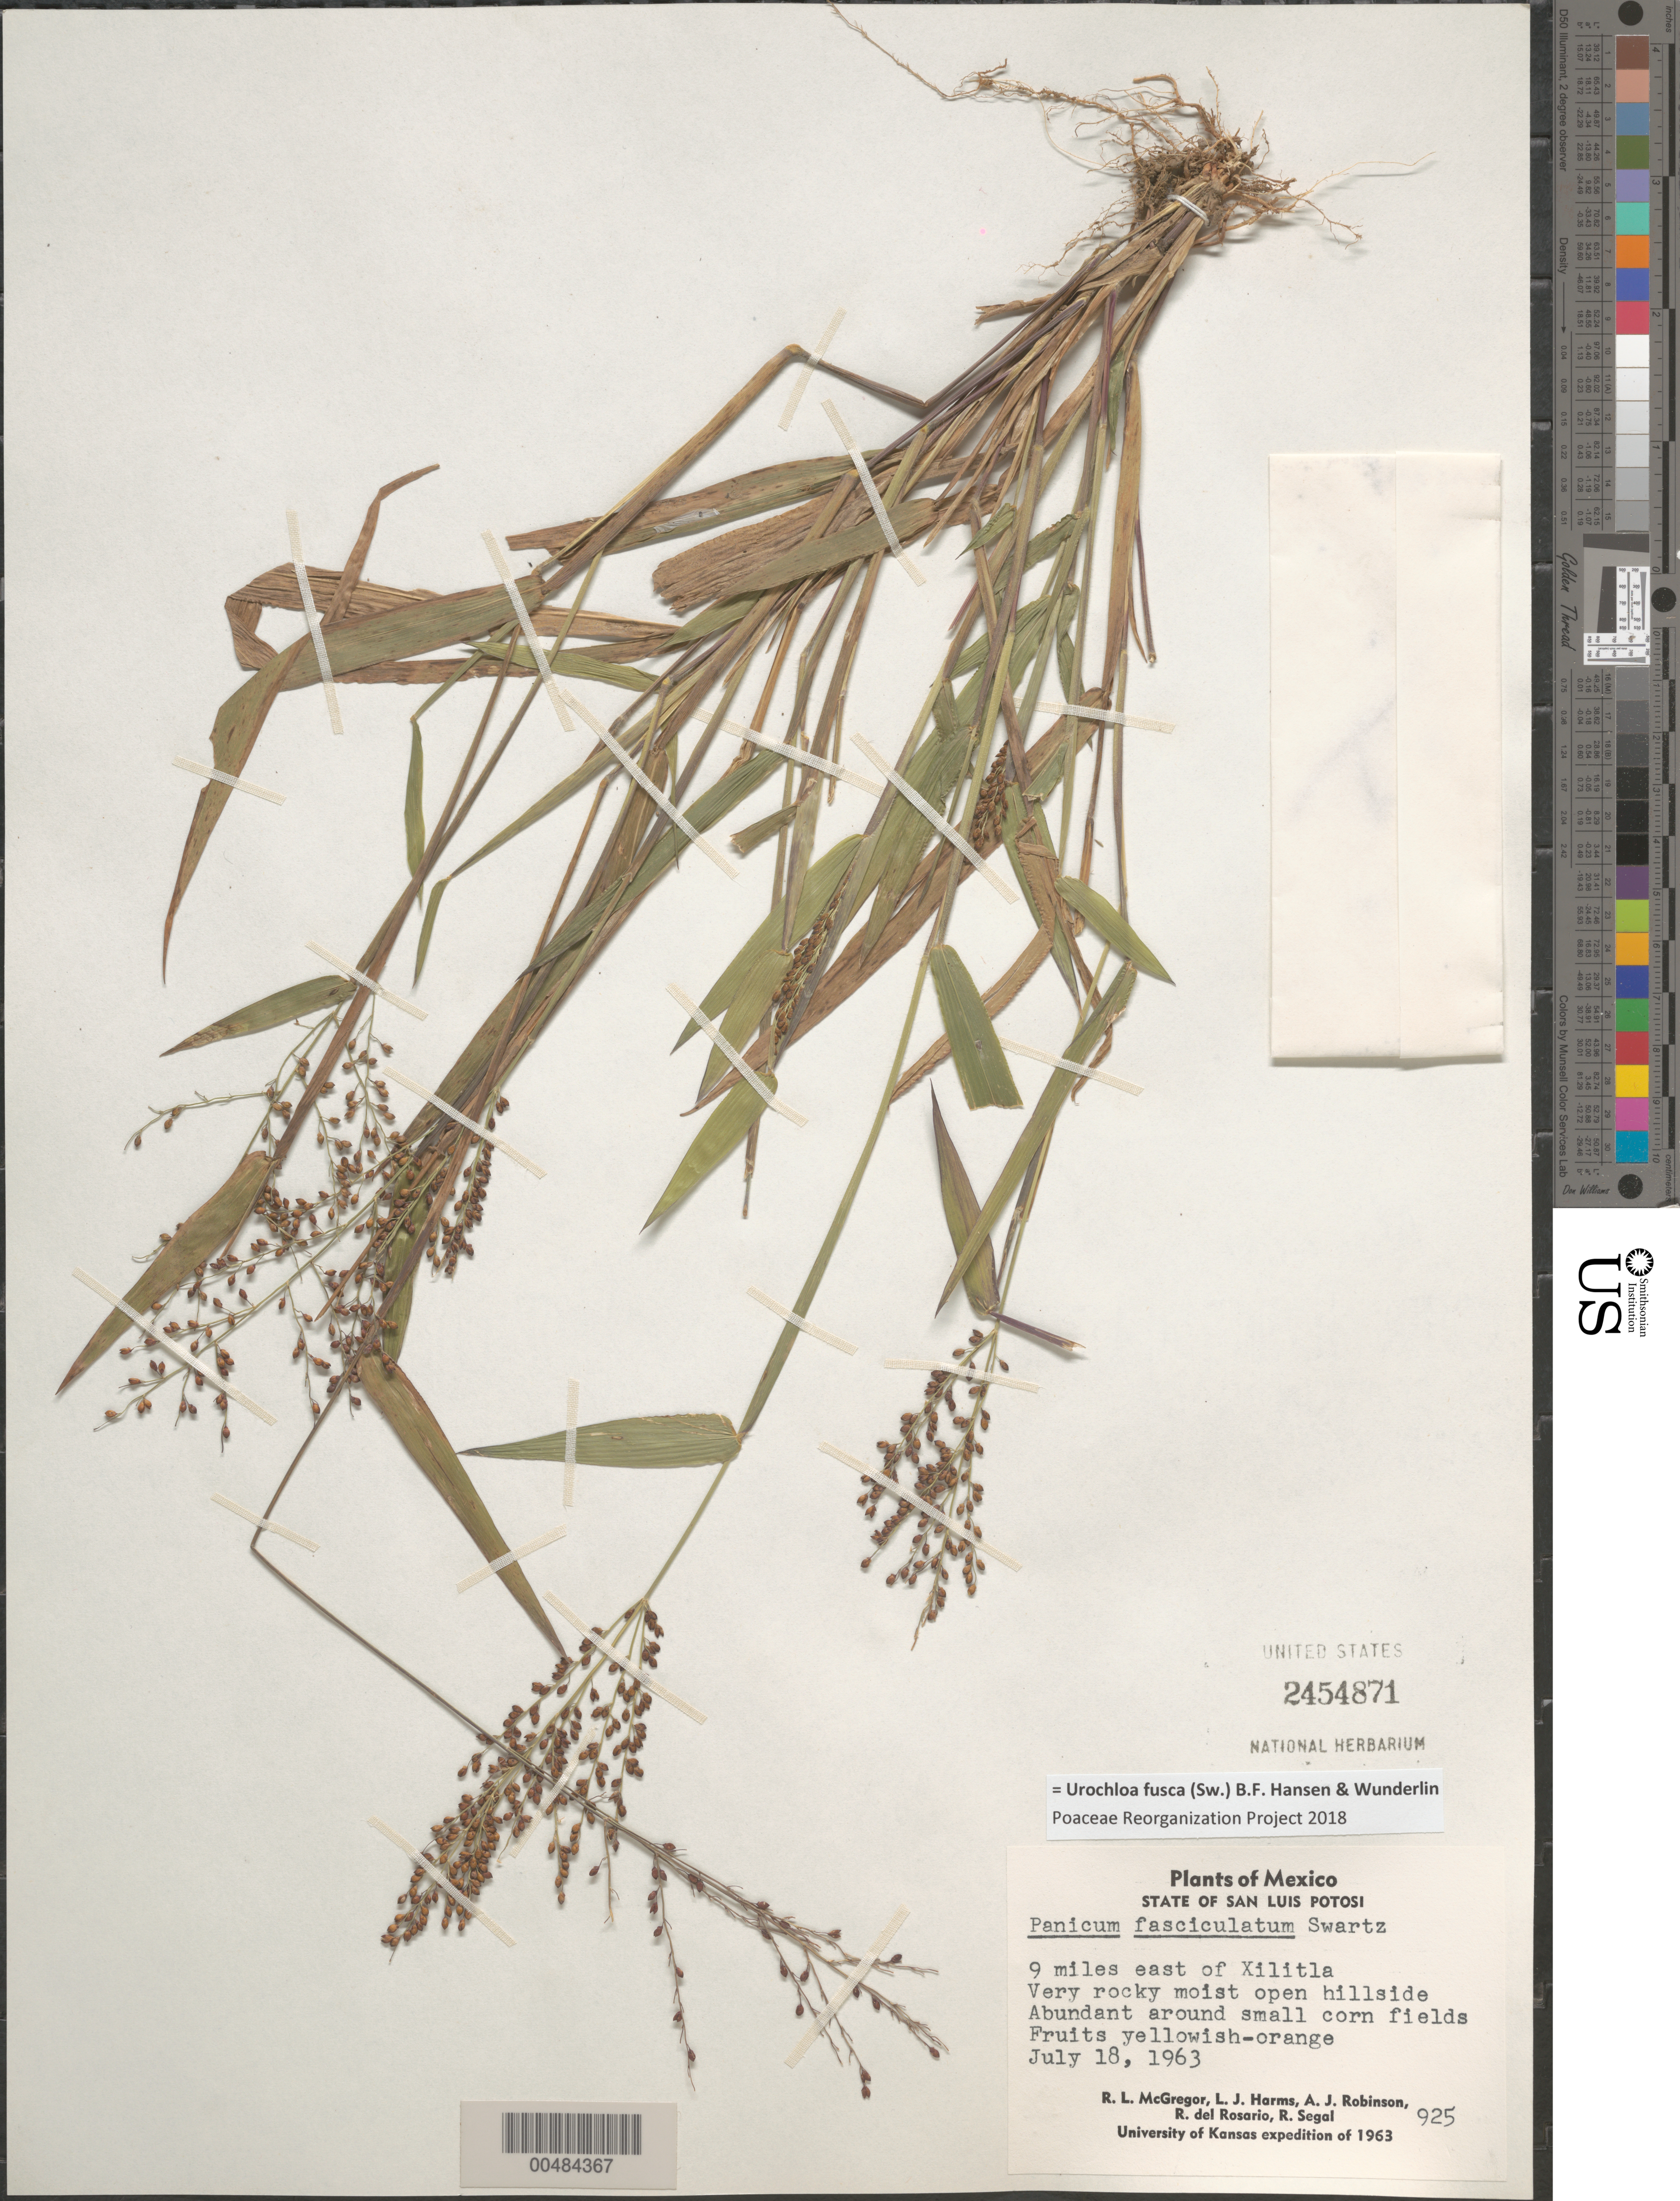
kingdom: Plantae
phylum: Tracheophyta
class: Liliopsida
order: Poales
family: Poaceae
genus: Brachiaria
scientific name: Brachiaria fasciculata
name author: (Sw.) Parodi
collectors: R. McGregor, L. Harms & A. J. Robinson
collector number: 925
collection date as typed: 18 Jul 1963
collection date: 1963-07-18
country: Mexico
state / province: San Luis Potosi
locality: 9 mi E of Xilitla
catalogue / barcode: US 2454871